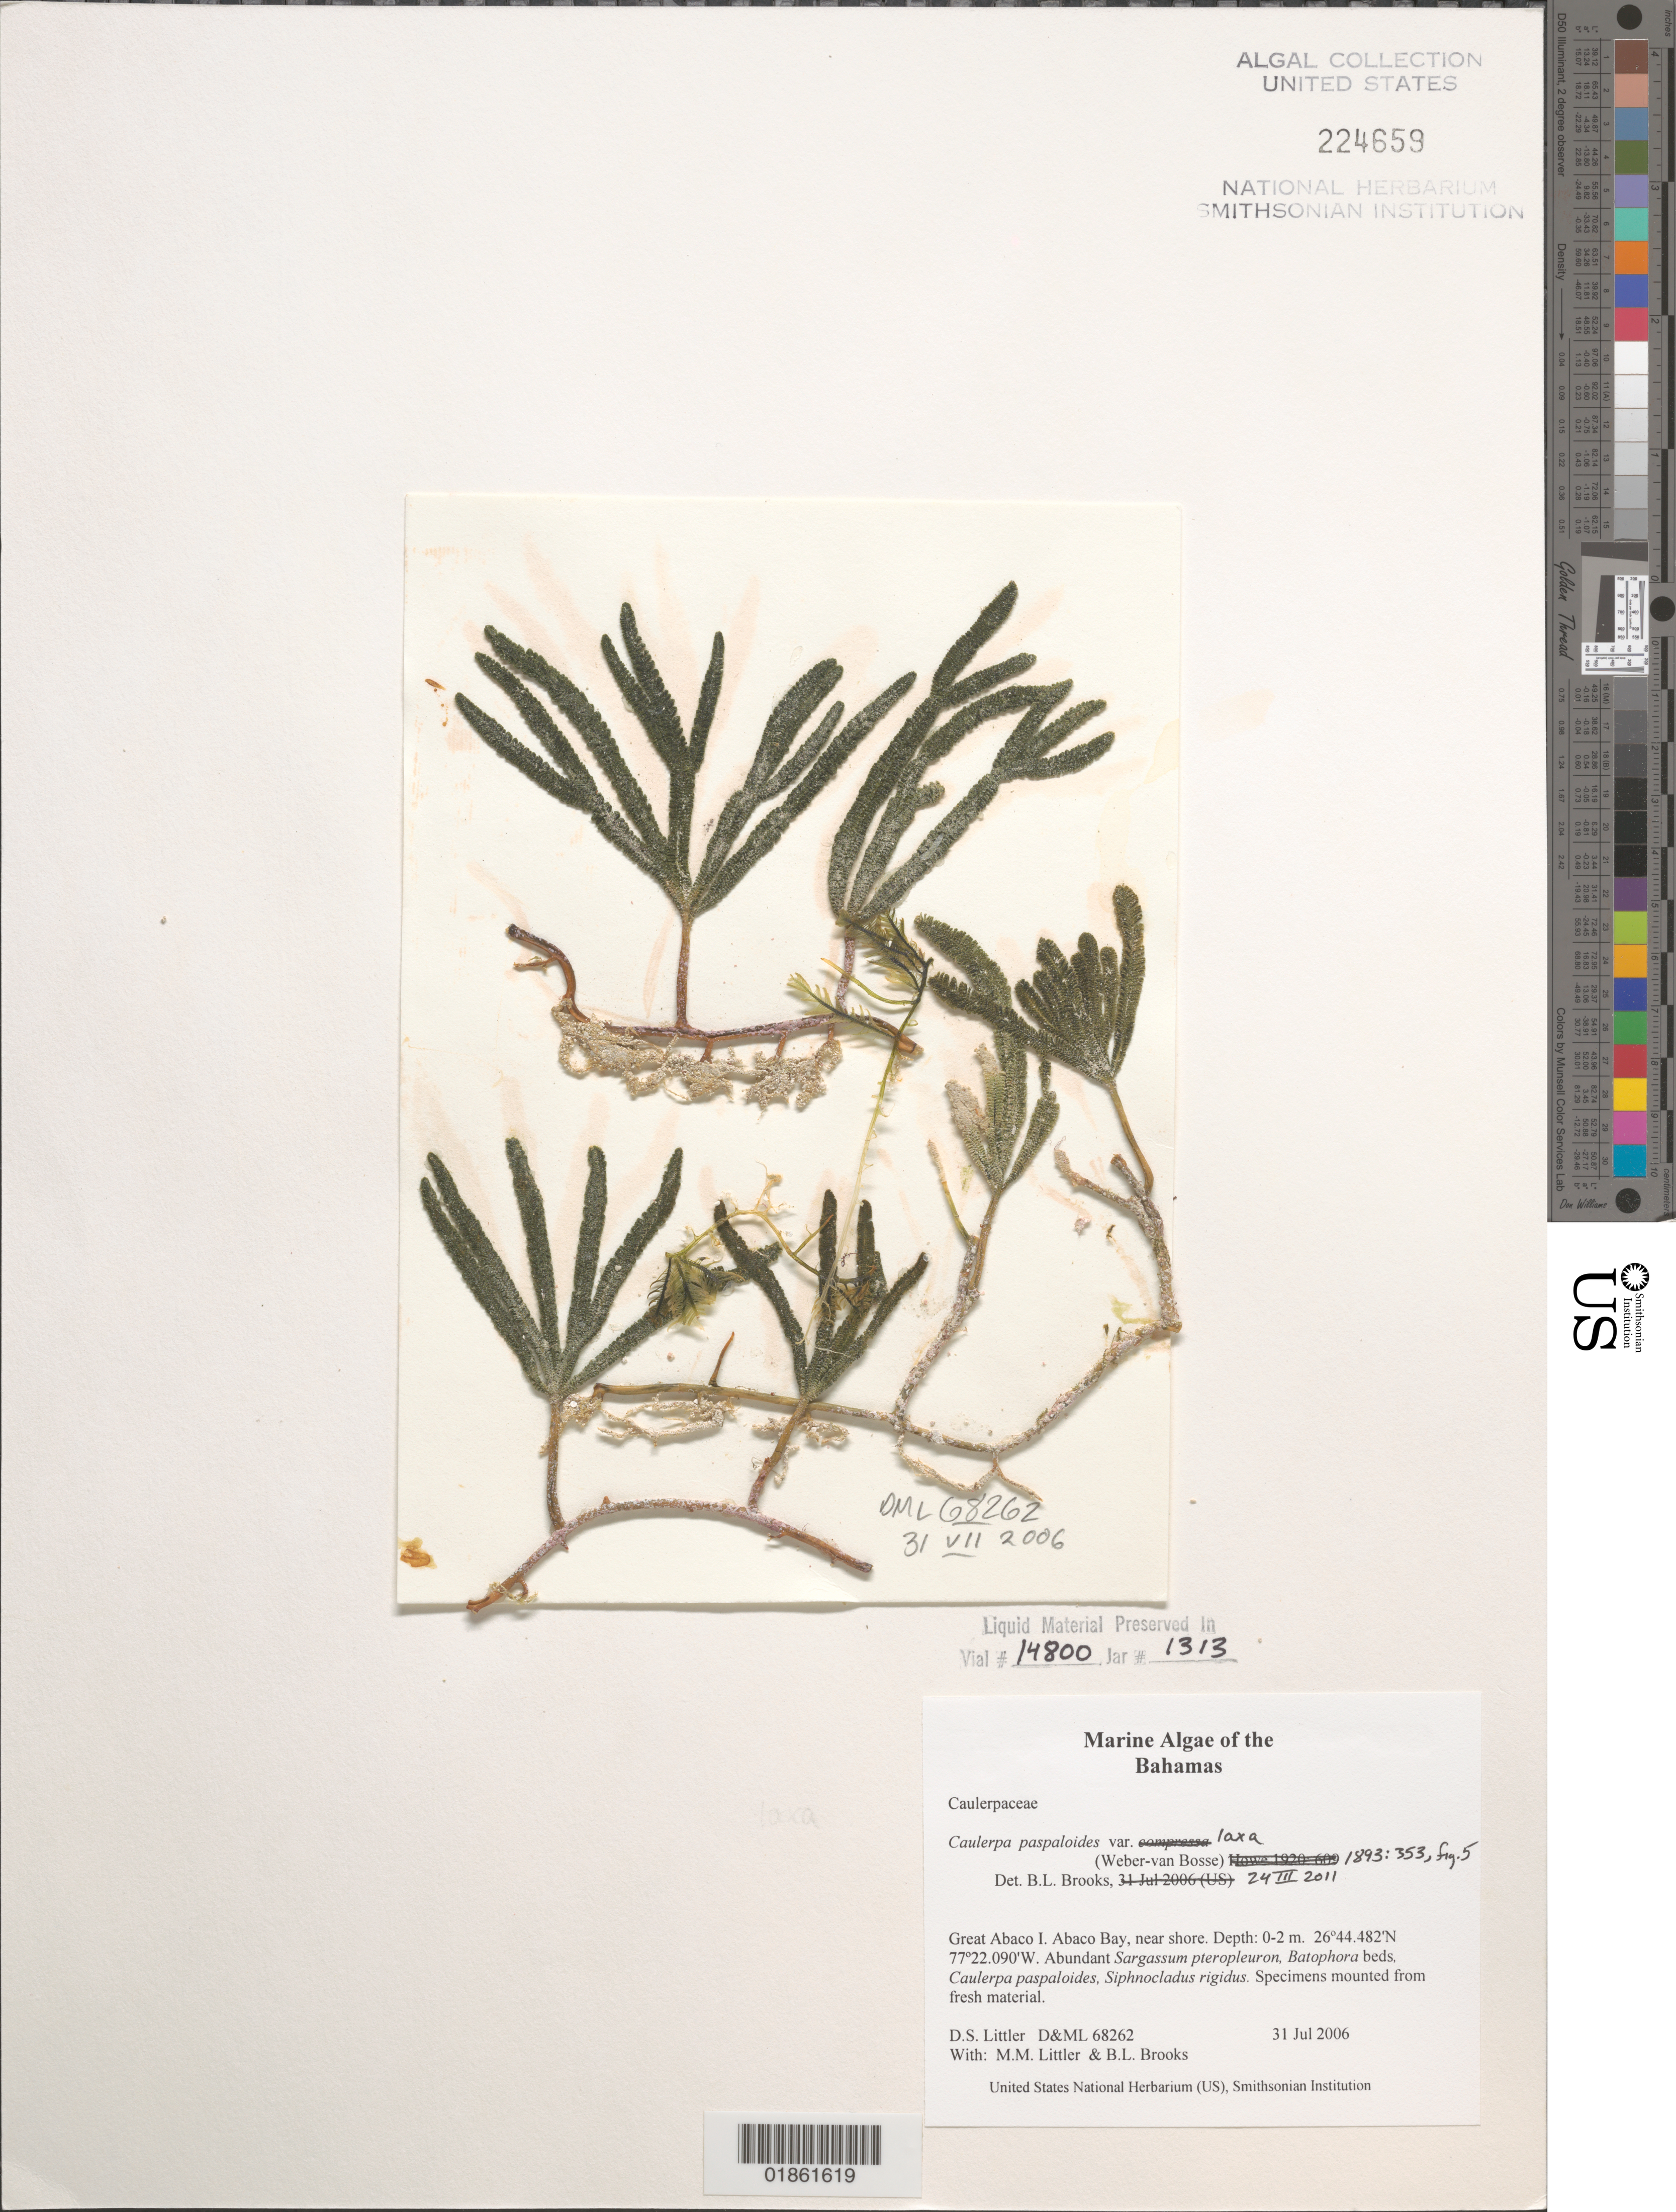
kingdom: Plantae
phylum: Chlorophyta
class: Ulvophyceae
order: Bryopsidales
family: Caulerpaceae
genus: Caulerpa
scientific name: Caulerpa paspaloides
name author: (Bory) Grev.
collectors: M. M. Littler, D. S. Littler & B. Brooks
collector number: D&ML 68262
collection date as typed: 31 Jul 2006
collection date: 2006-07-31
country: Bahamas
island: Abaco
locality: Abaco Bay, near shore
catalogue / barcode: US 224659